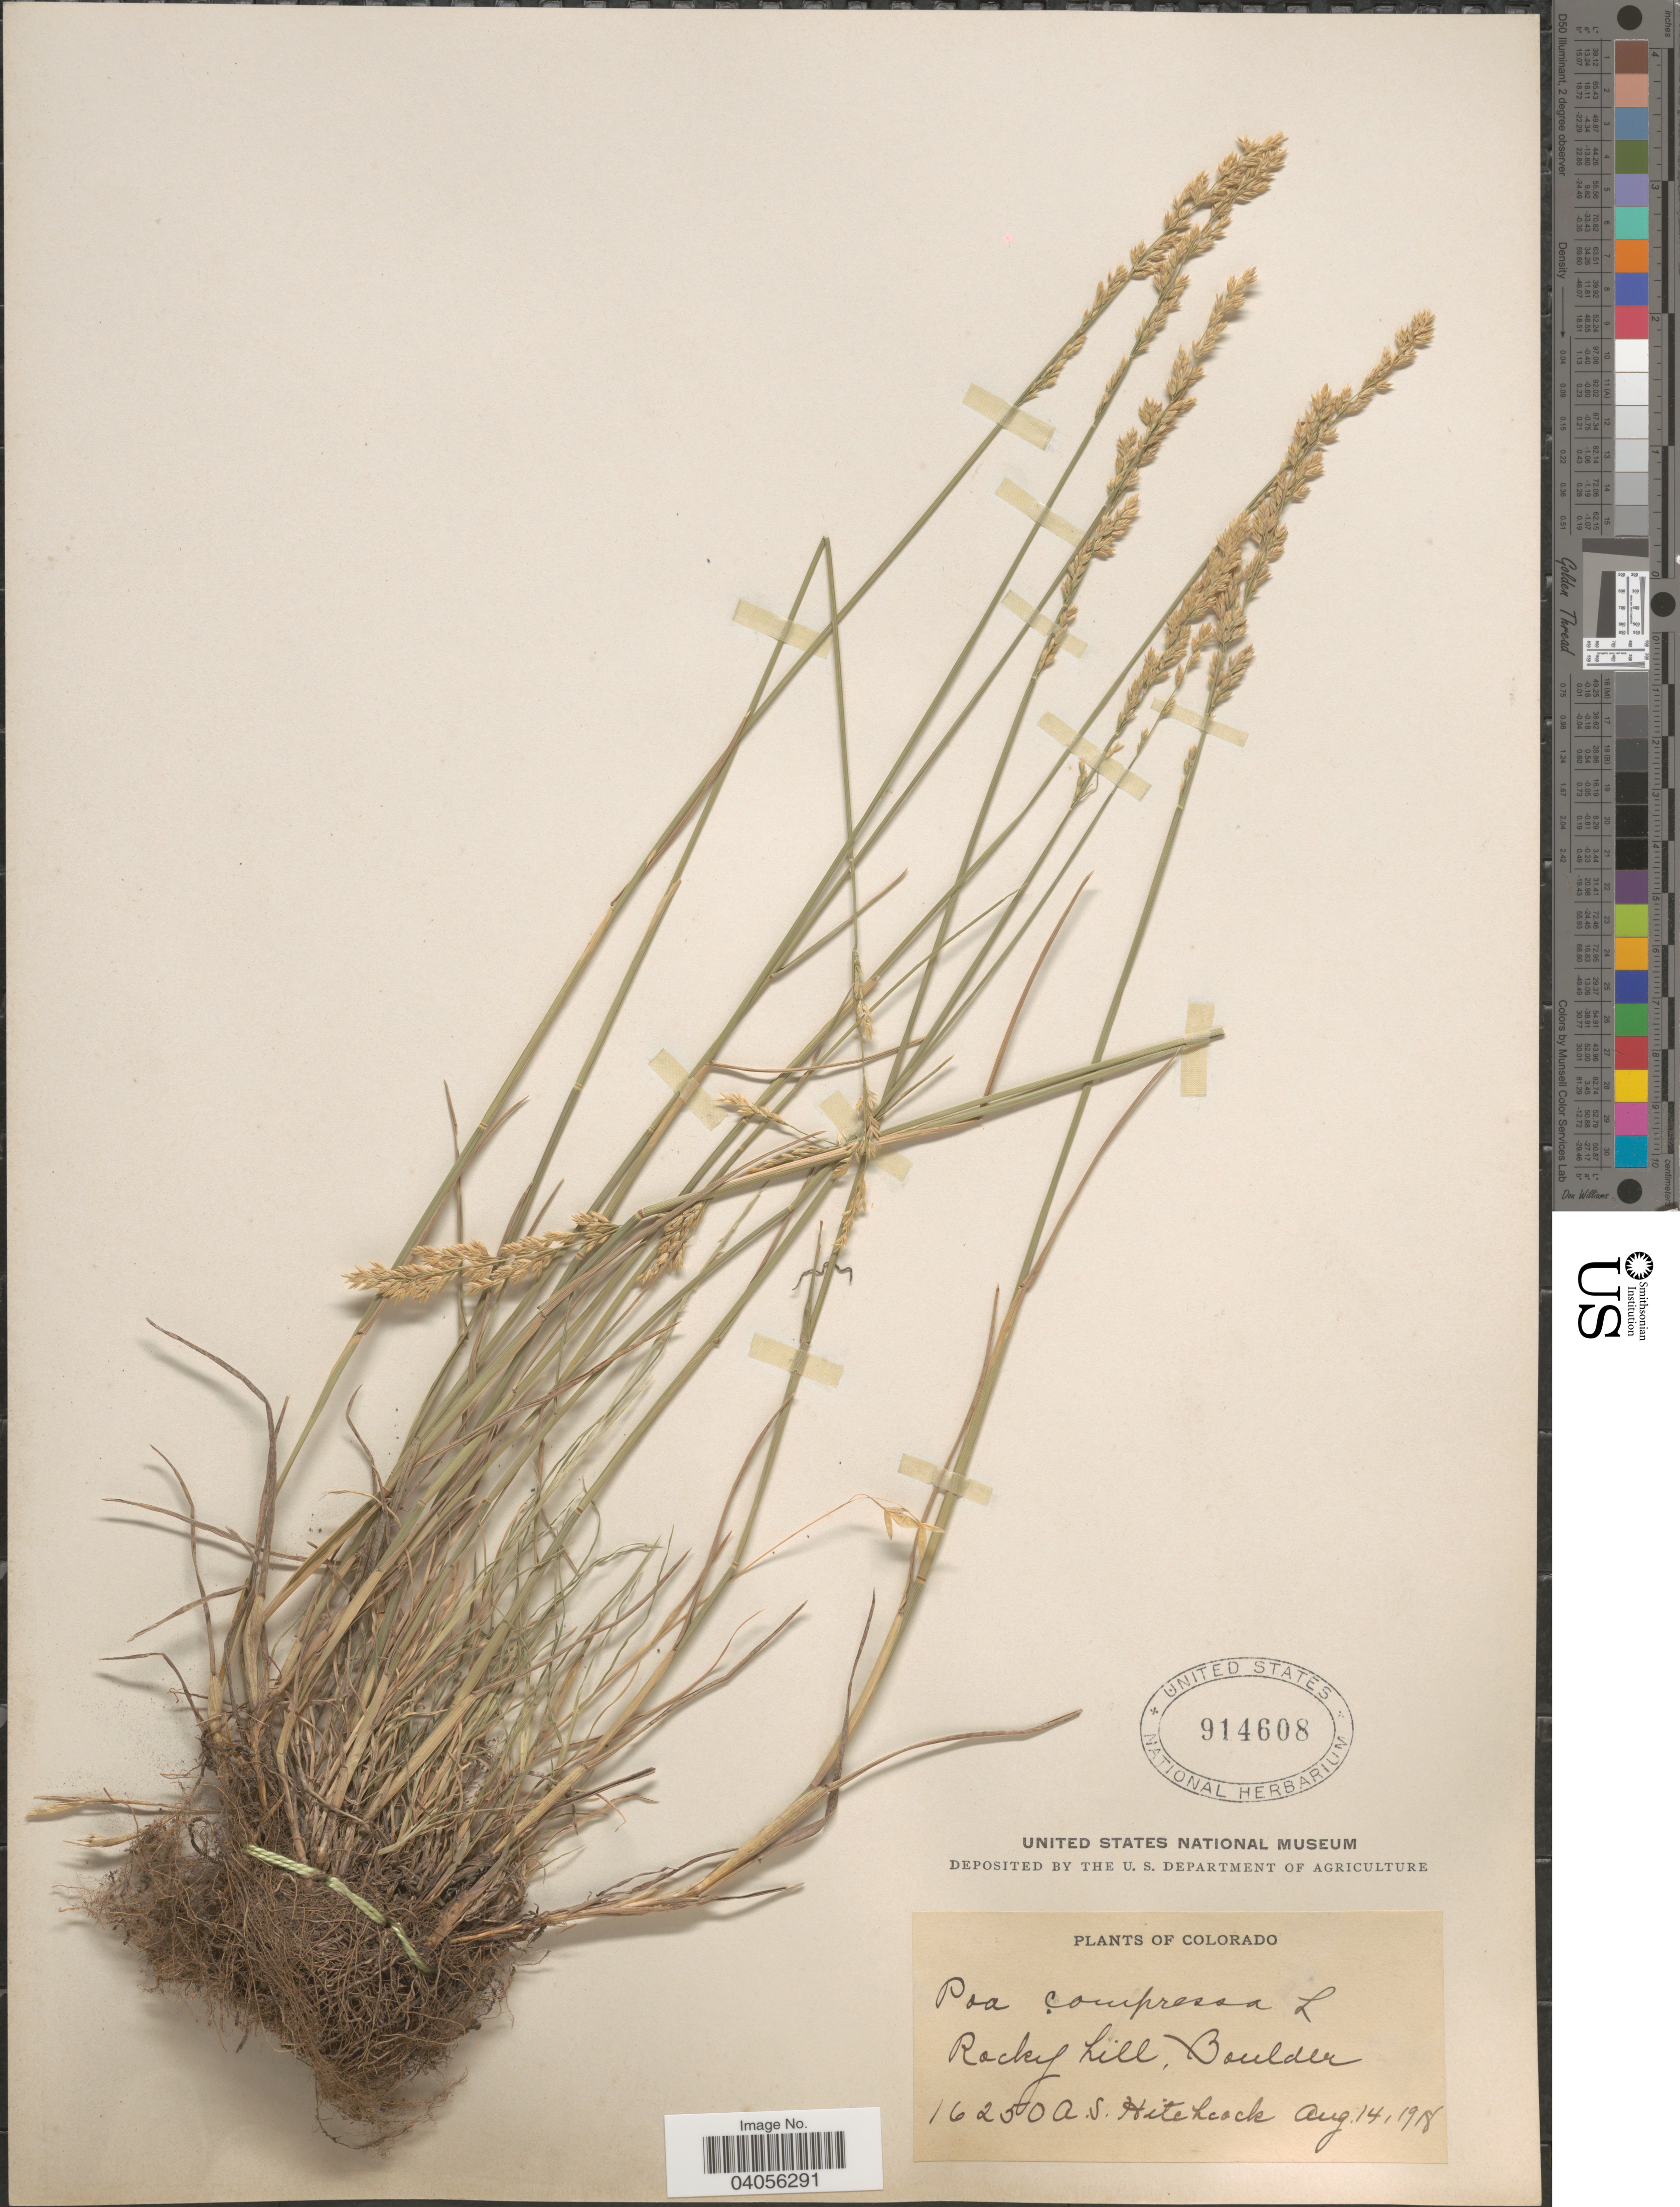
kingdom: Plantae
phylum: Tracheophyta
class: Liliopsida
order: Poales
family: Poaceae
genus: Poa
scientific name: Poa compressa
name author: L.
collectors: A. S. Hitchcock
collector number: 16250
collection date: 1918-08-14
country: United States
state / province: Colorado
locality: Rocky hill, Boulder.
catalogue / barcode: US 914608